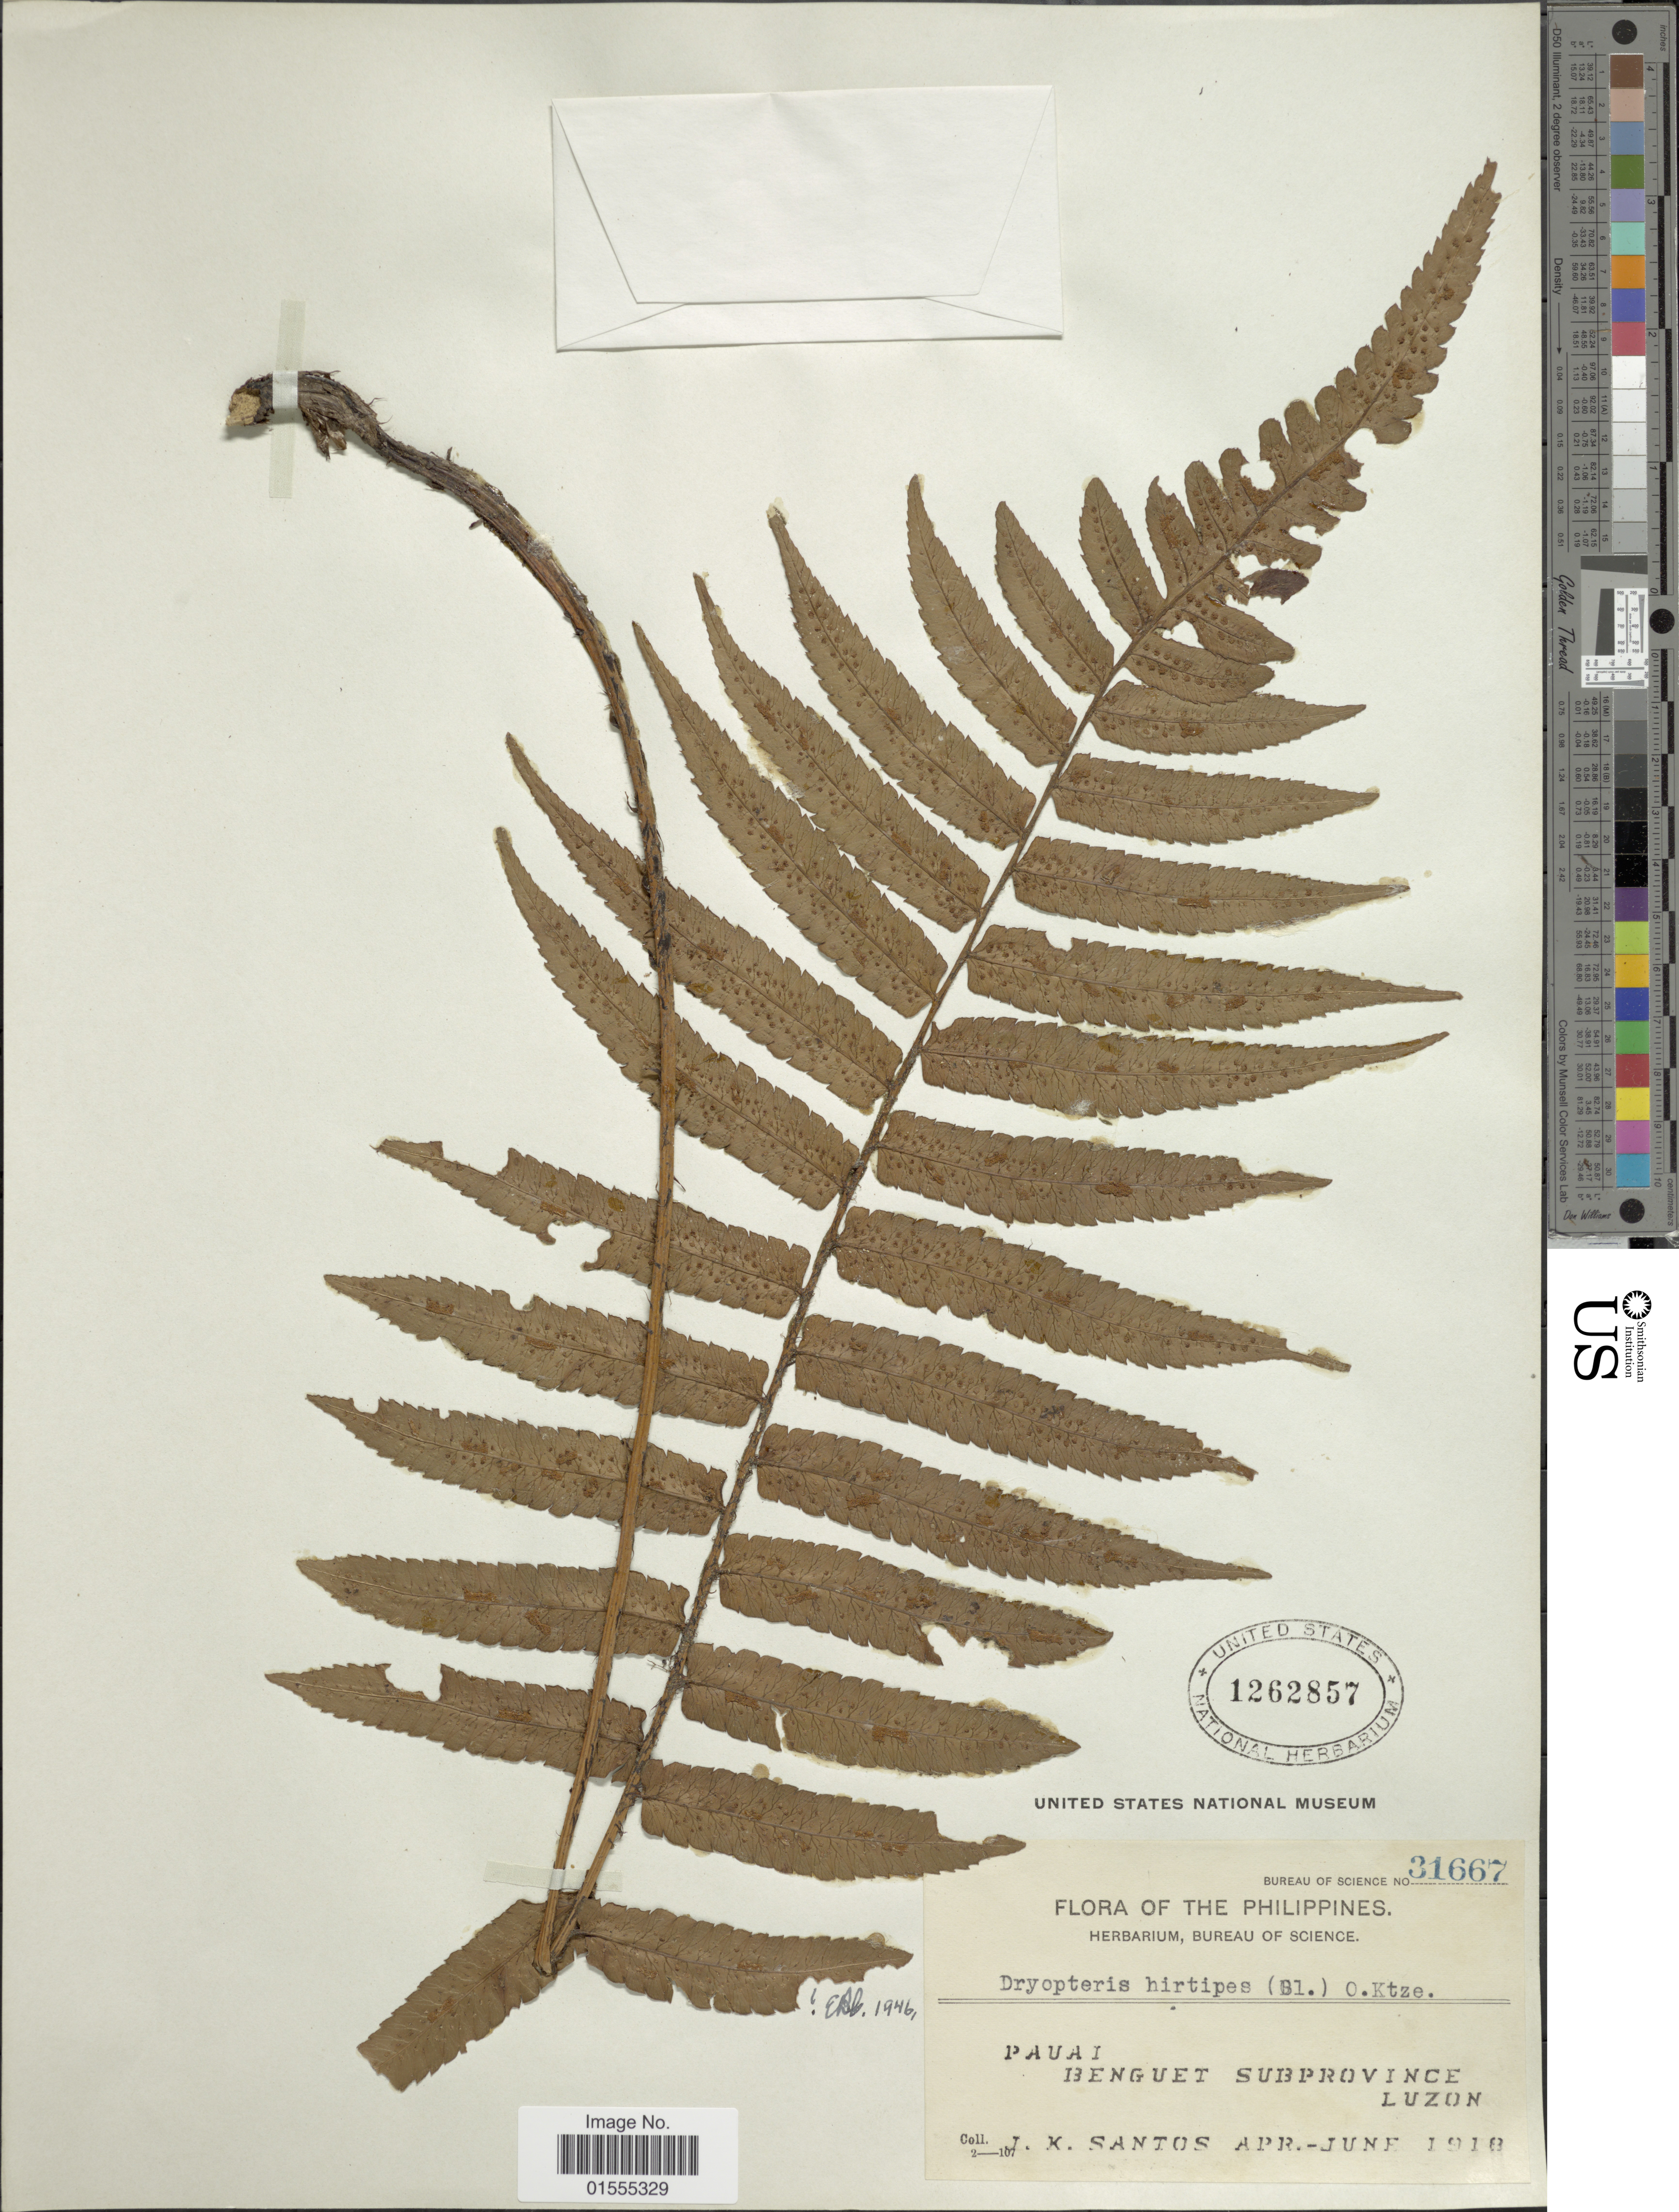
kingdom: Plantae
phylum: Tracheophyta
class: Polypodiopsida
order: Polypodiales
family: Dryopteridaceae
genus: Dryopteris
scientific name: Dryopteris hirtipes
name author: (Blume) Kuntze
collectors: L. Santos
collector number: Bureau of Science 31667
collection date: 1918-04/1918-06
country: Philippines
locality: Pauai Benguet Subprovince, Luzon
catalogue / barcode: US 1262857